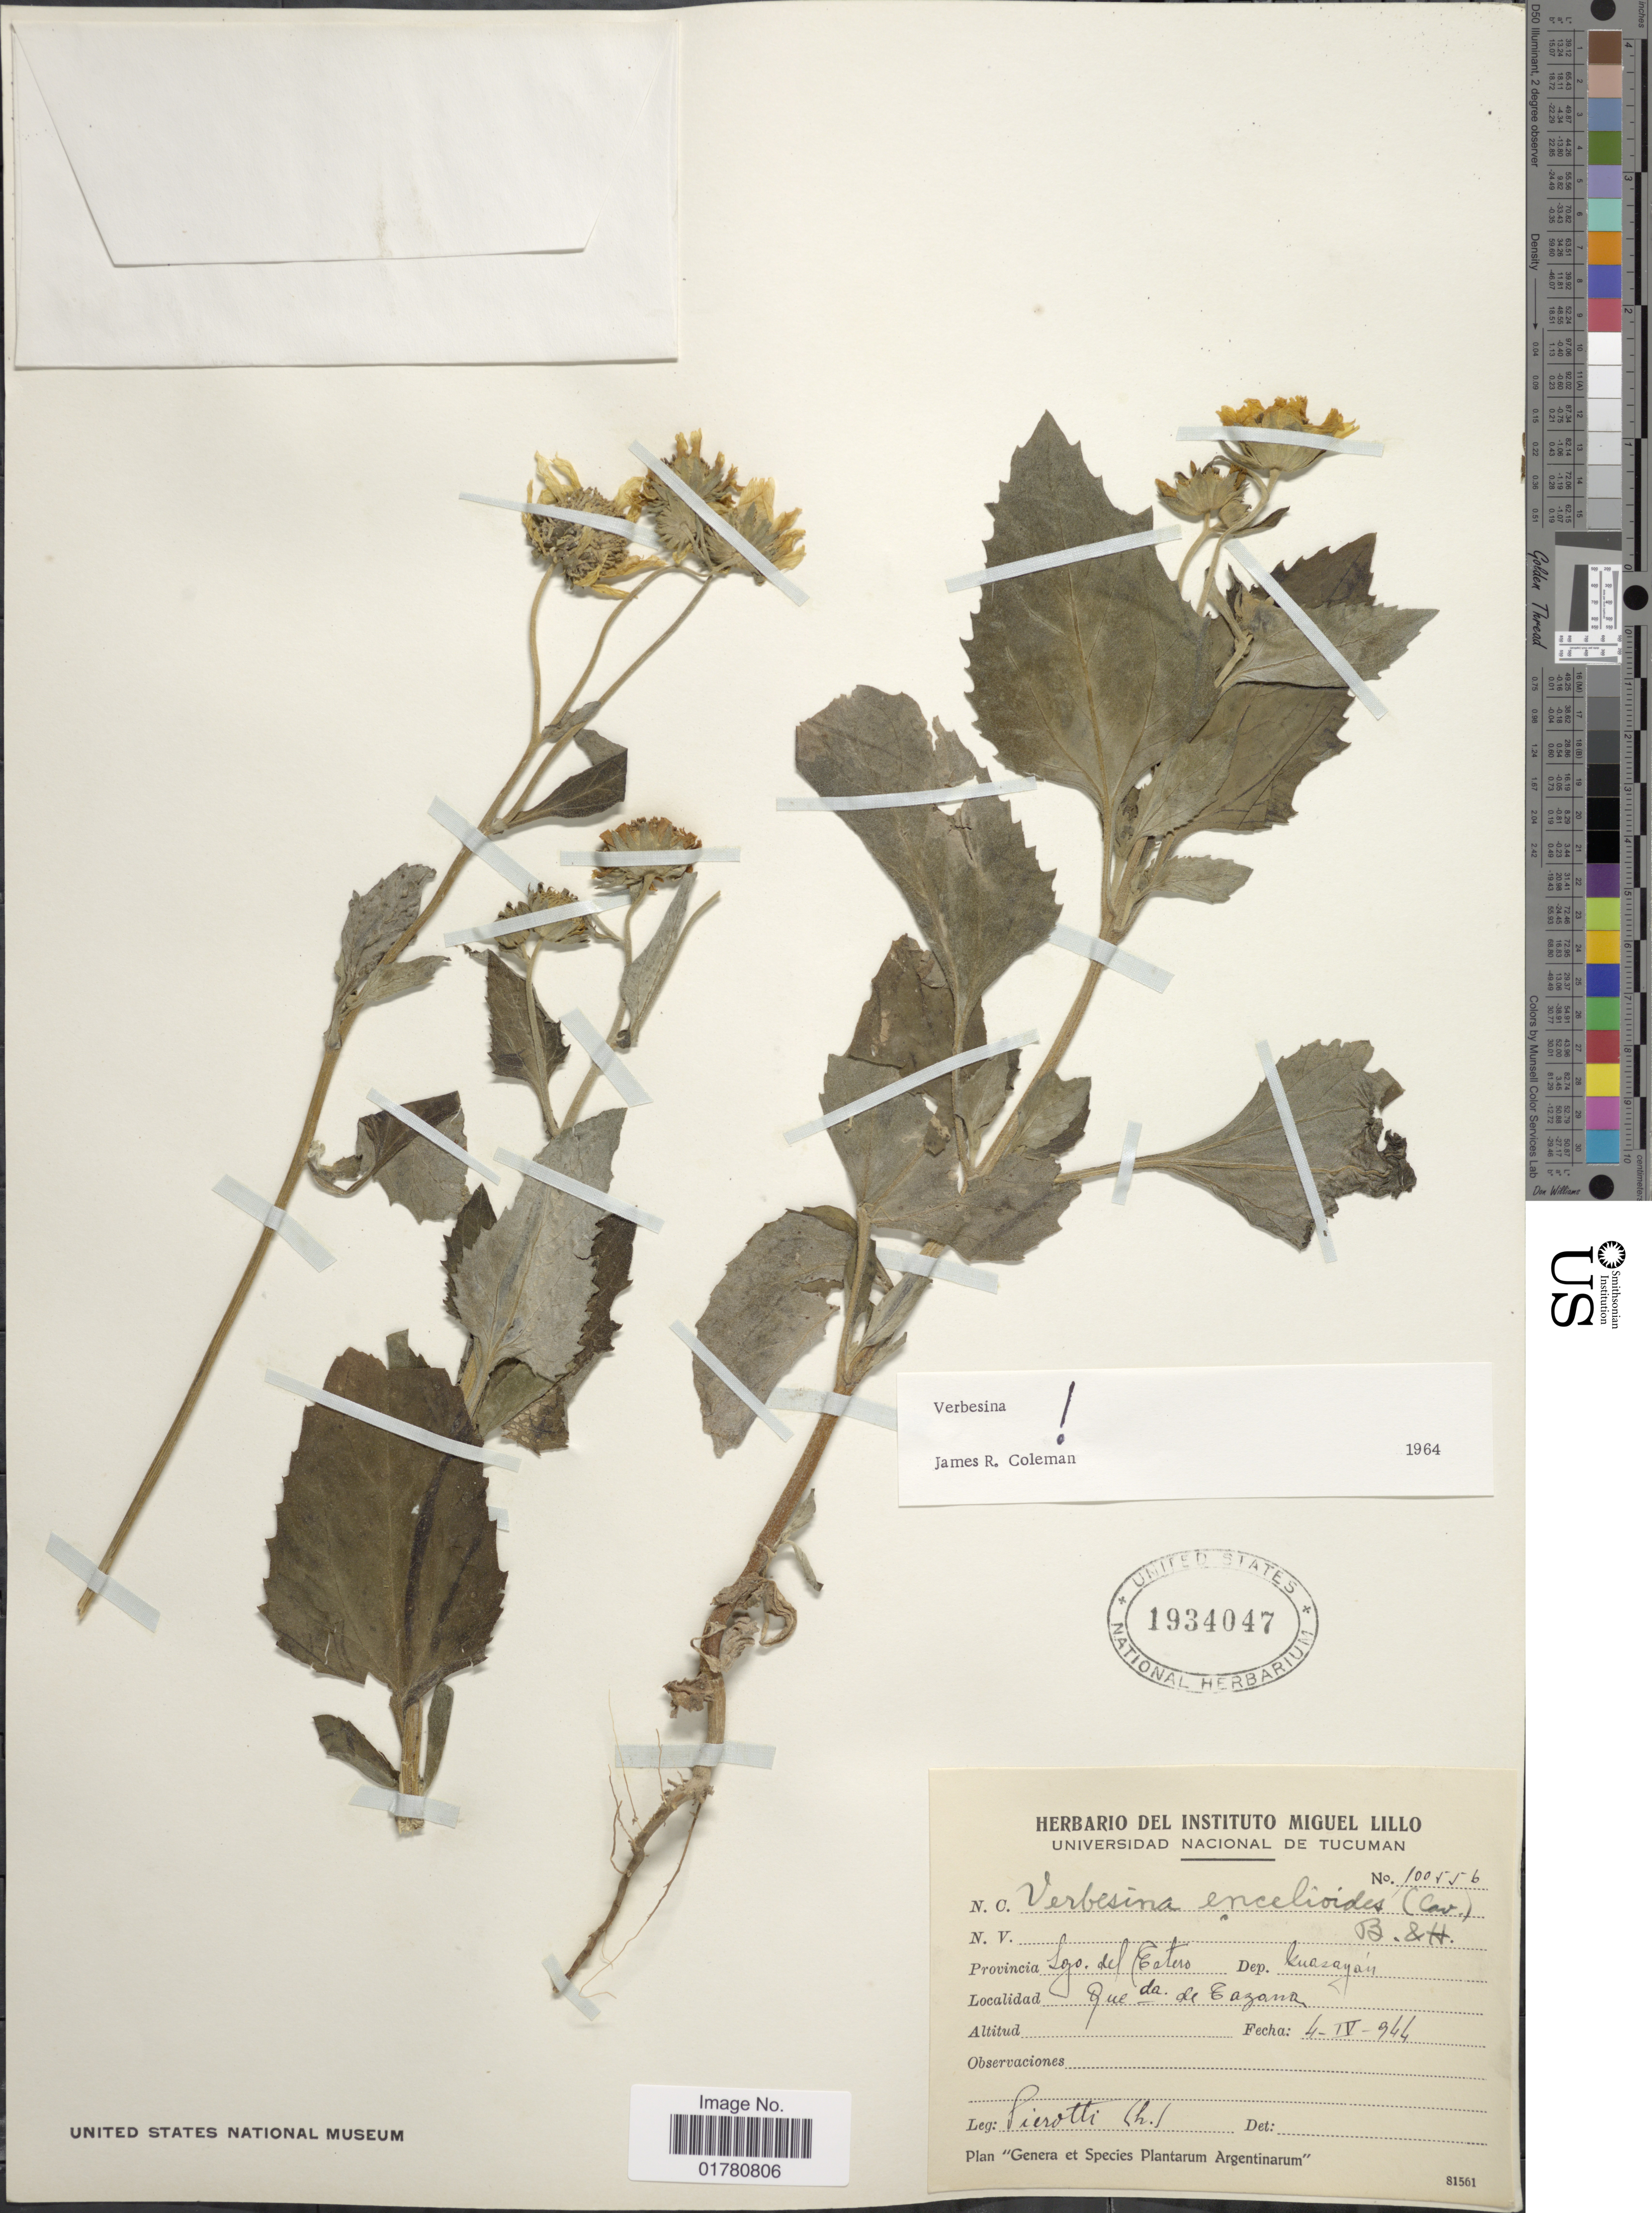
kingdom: Plantae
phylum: Tracheophyta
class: Magnoliopsida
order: Asterales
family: Asteraceae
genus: Verbesina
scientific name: Verbesina encelioides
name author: (Cav.) Benth. & Hook. ex A. Gray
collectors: S. A. Pierotti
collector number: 100556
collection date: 1944-04-04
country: Argentina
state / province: Santiago del Estero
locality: Dep. Cuazayán, Que de de Cazana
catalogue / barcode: US 1934047